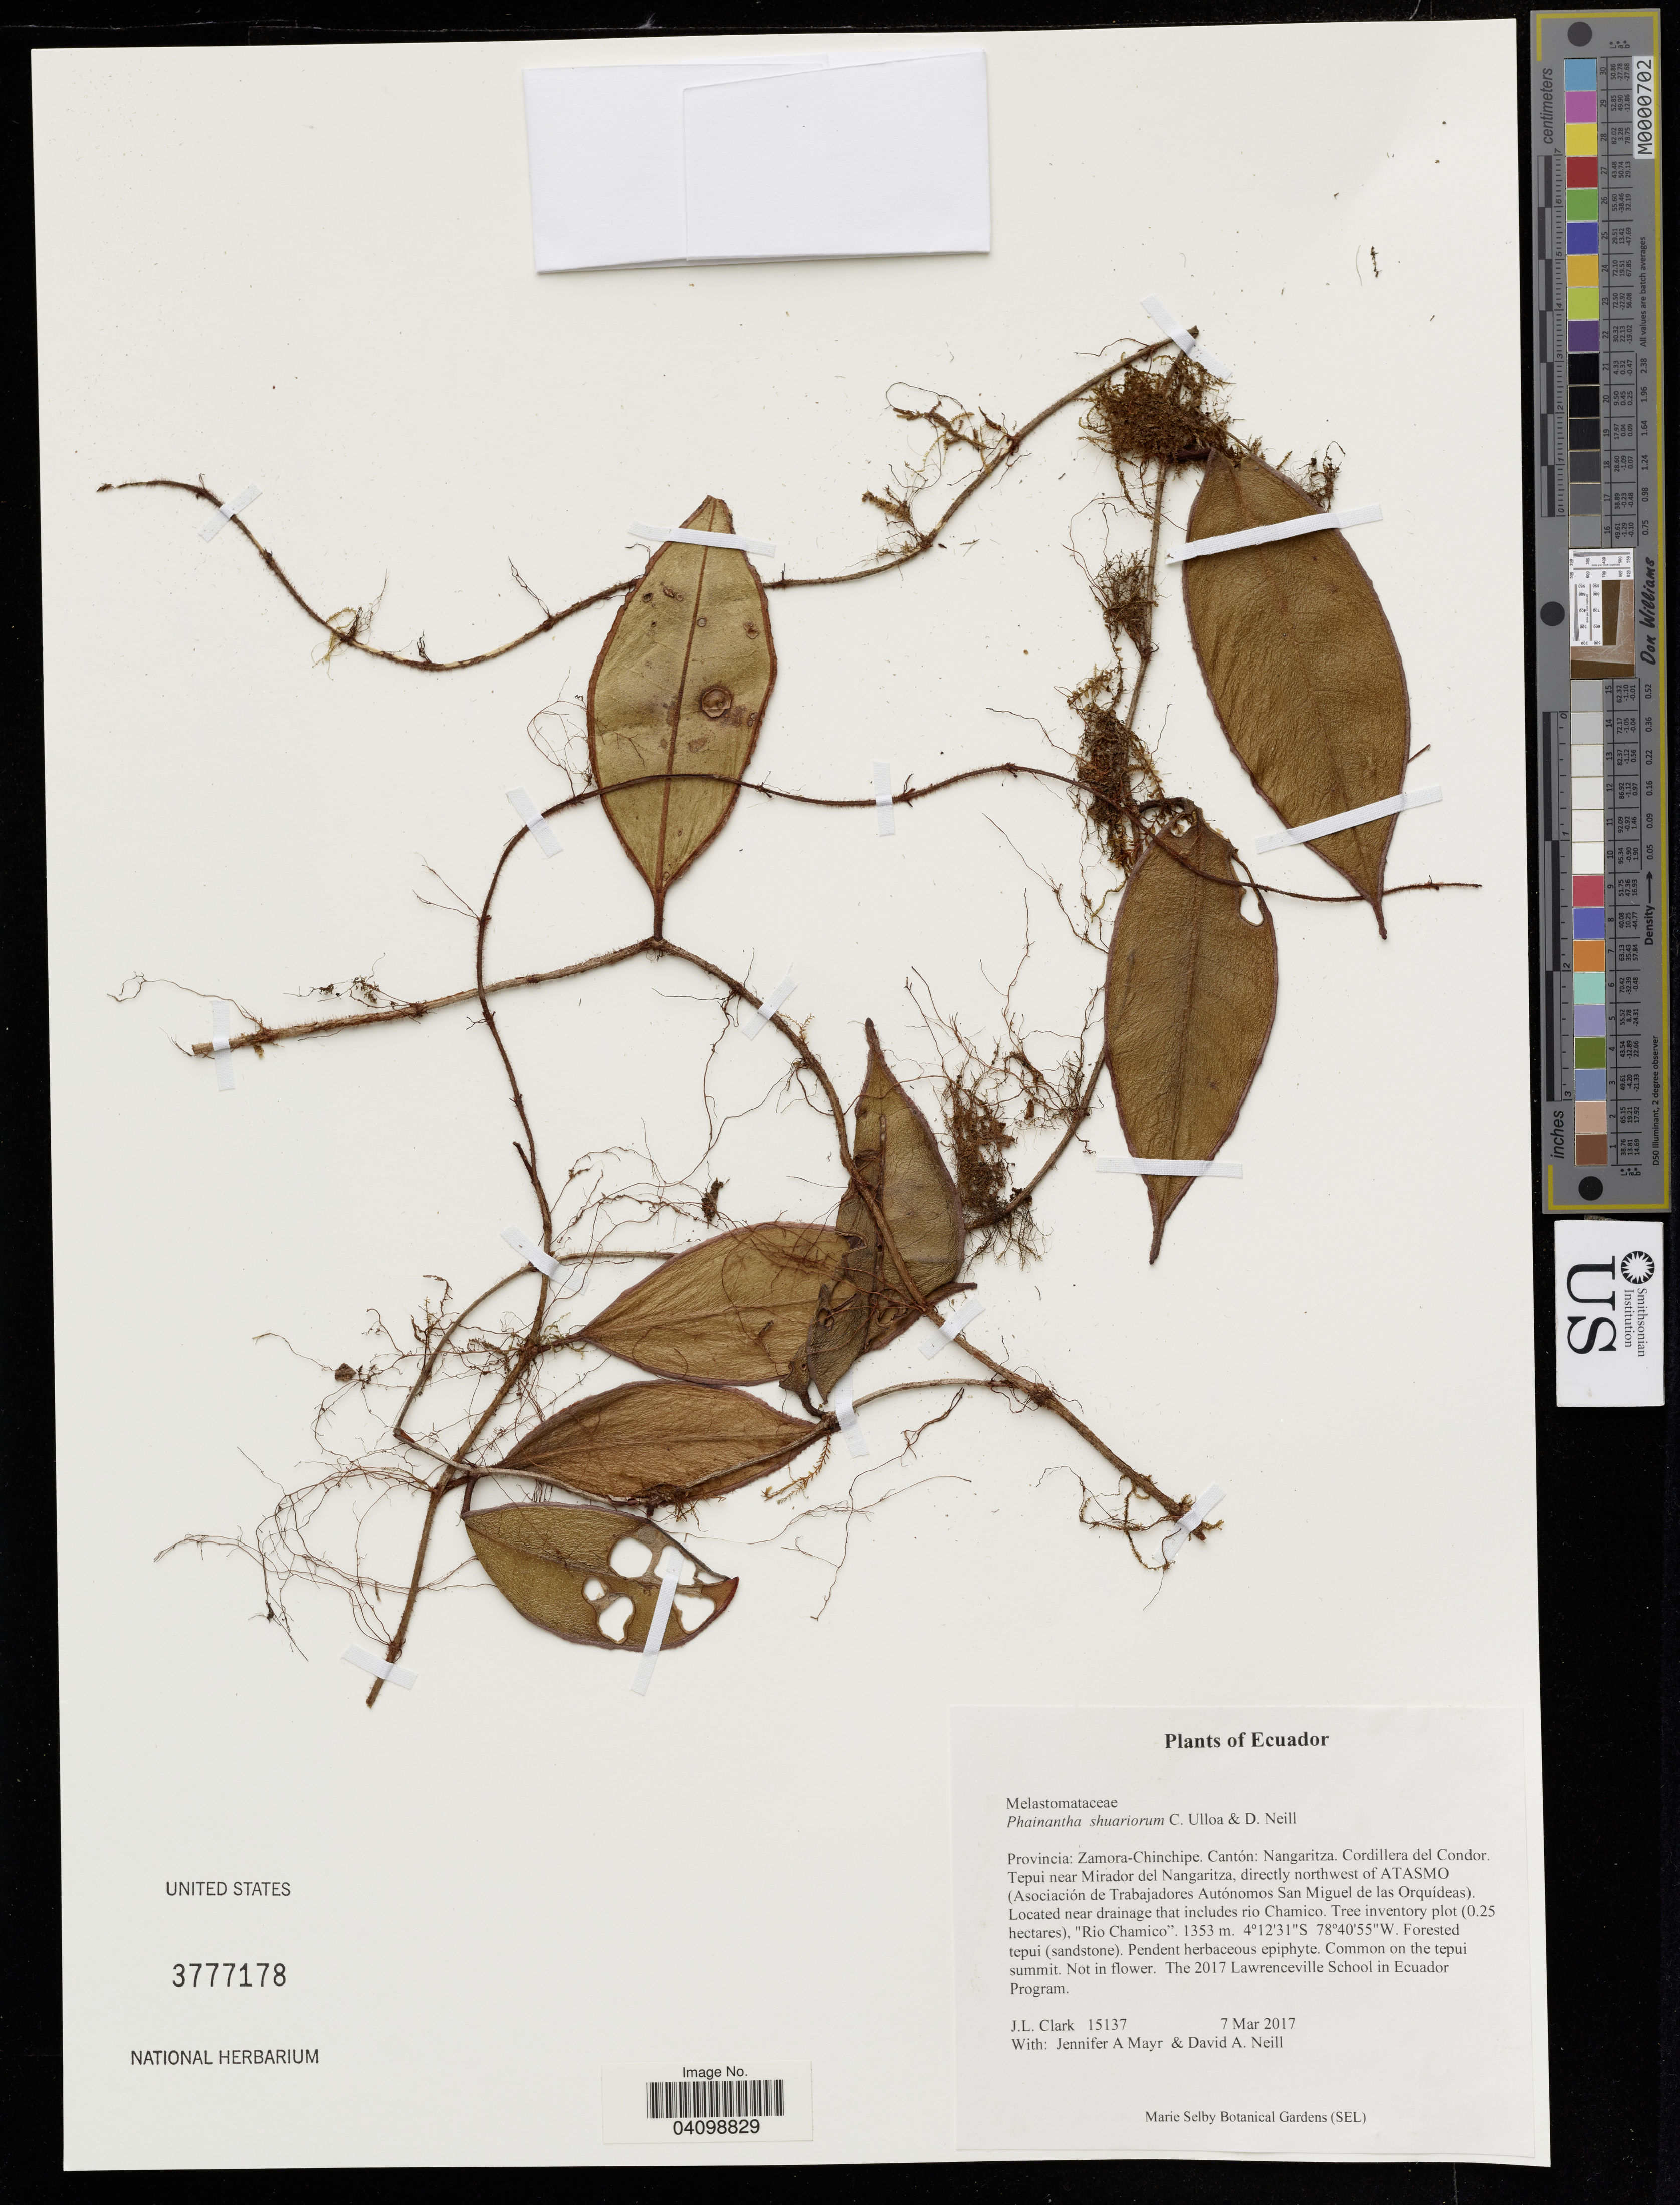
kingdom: Plantae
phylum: Tracheophyta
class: Magnoliopsida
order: Myrtales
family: Melastomataceae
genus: Phainantha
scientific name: Phainantha shuariorum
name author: C. Ulloa & D.A. Neill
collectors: J. Clark, J. Mayr & D. A. Neill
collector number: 15137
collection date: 2017-03-07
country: Ecuador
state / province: Zamora-Chinchipe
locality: Cantón: Nangaritza. Cordillera del Condor. Tepui near Mirador del Nangaritza, directly northwest of ATASMO (Asociación de Trabajadores Autónomos San Miguel de las Orquídeas). Located near drainage that includes rio Chamico. Tree inventory plot (0.25 hecta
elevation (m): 1353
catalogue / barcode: US 3777178